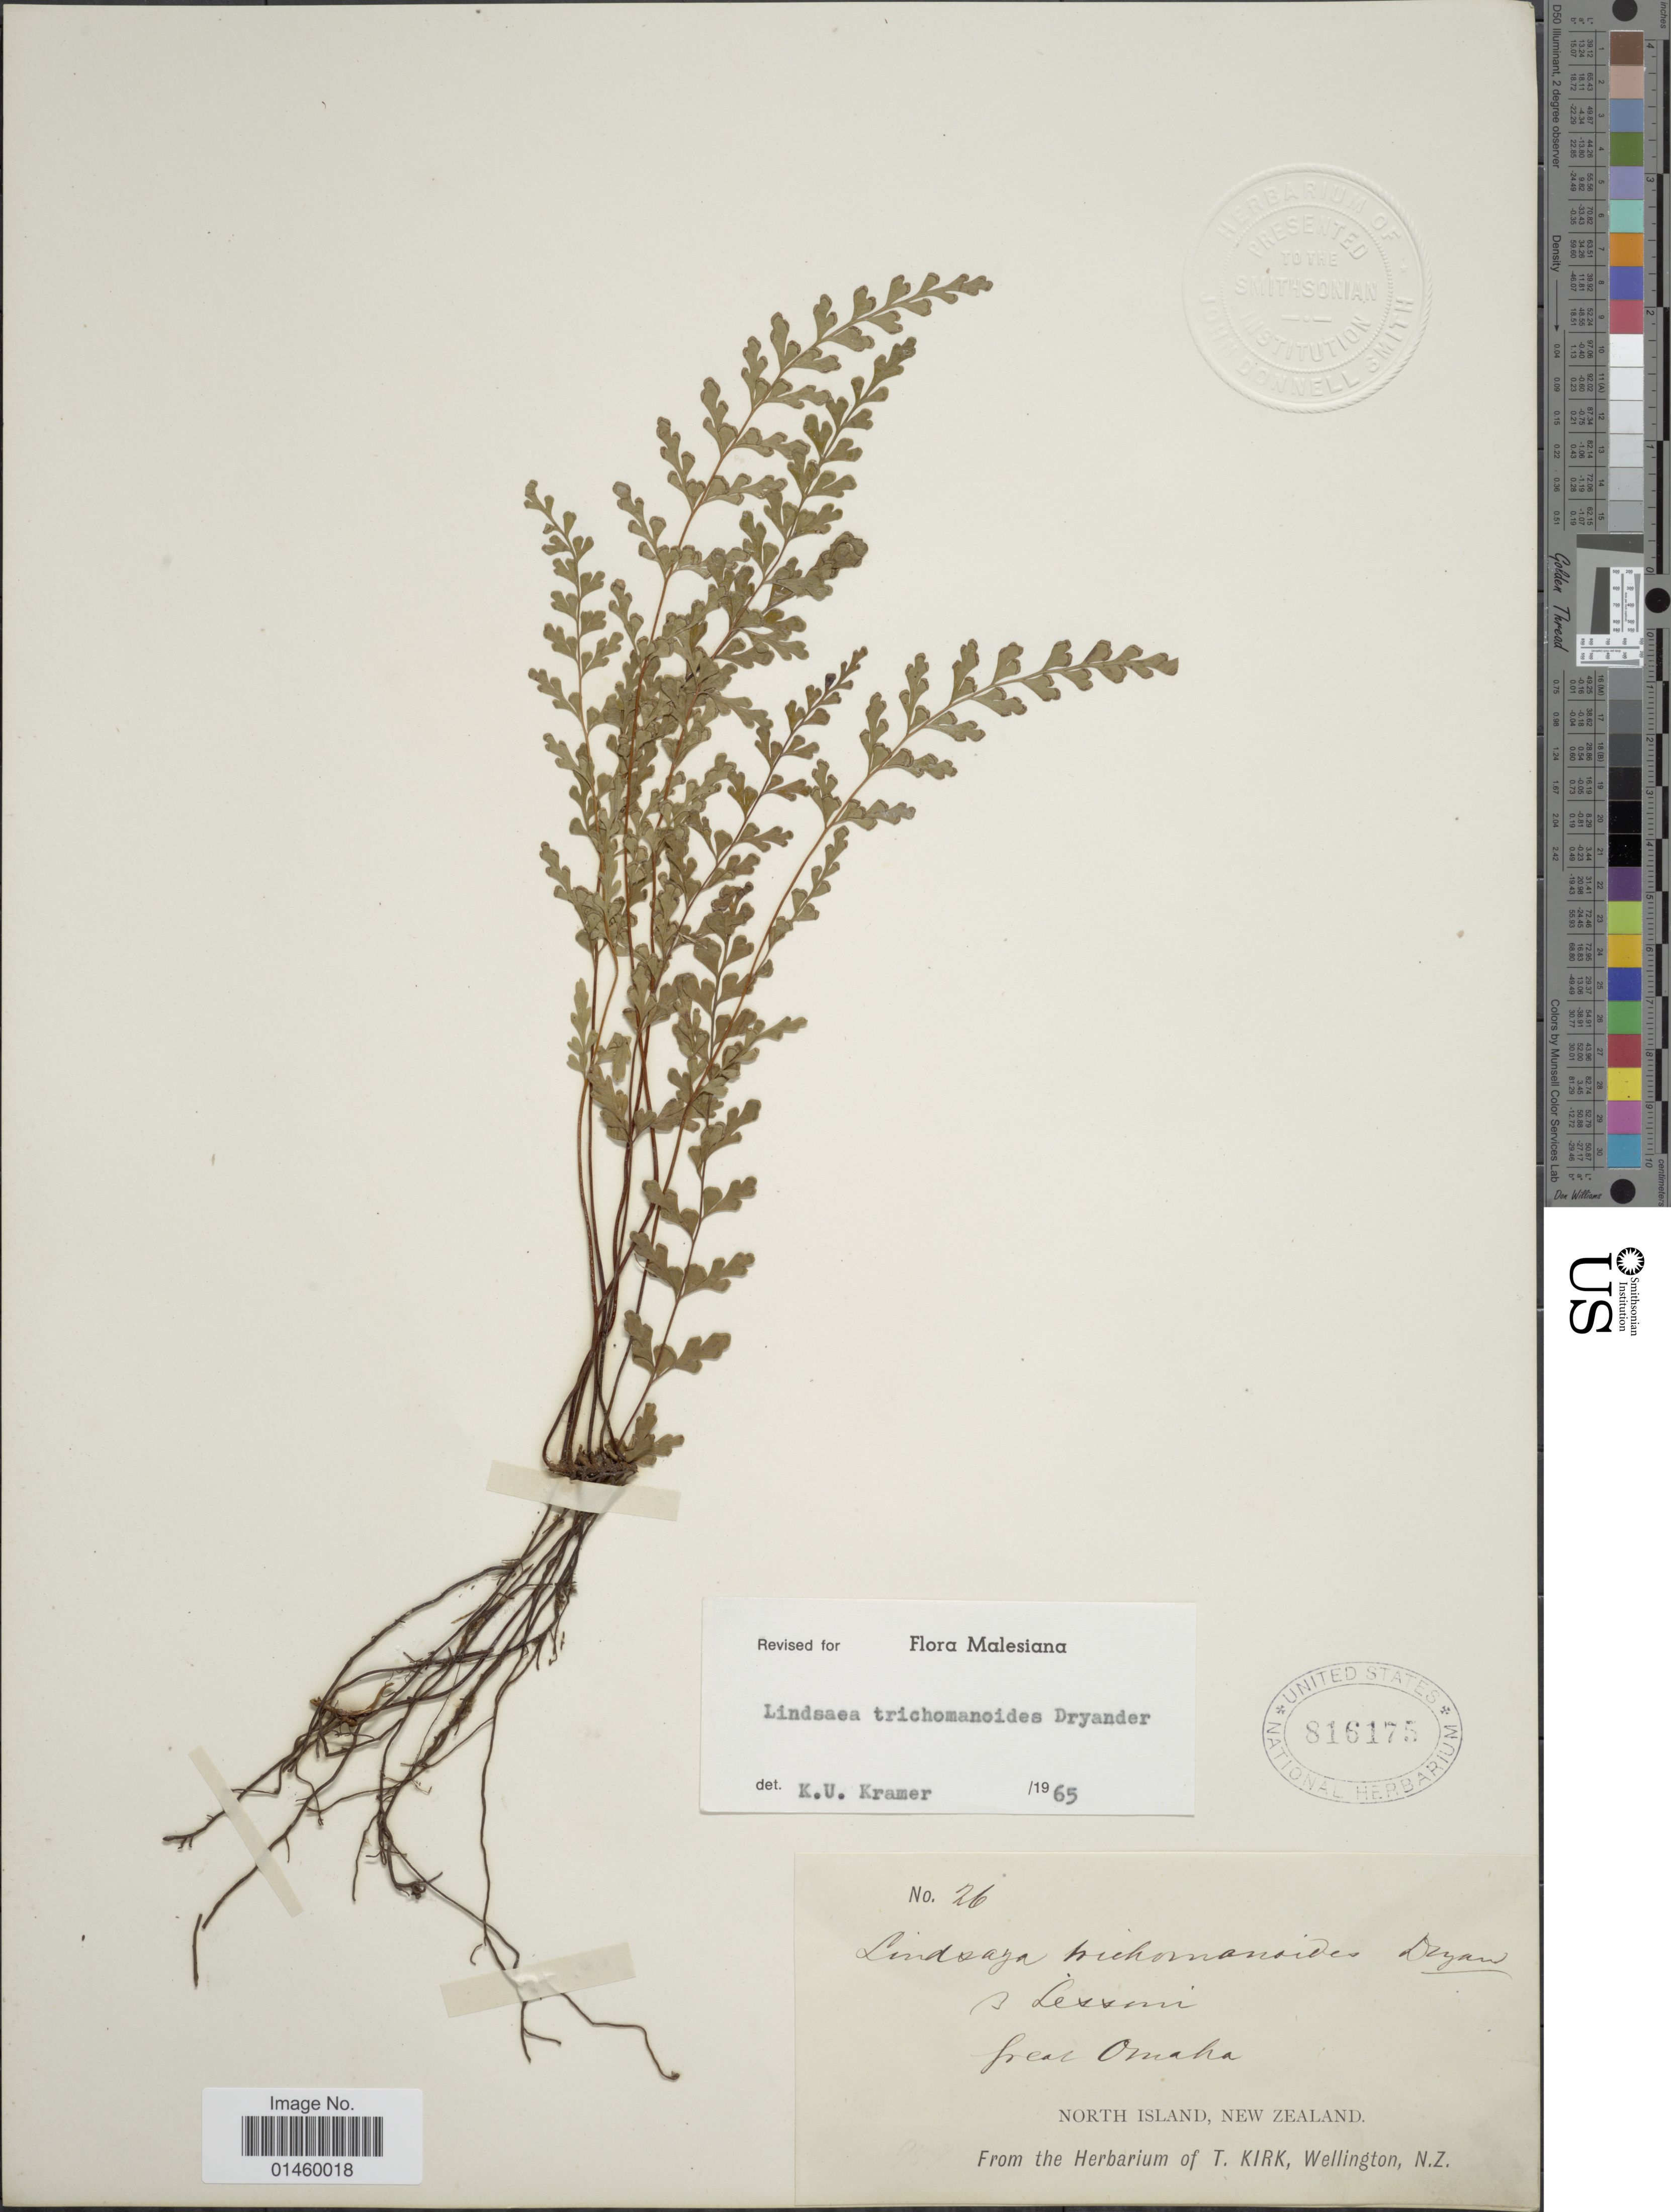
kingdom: Plantae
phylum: Tracheophyta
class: Polypodiopsida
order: Polypodiales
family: Lindsaeaceae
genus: Lindsaea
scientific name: Lindsaea trichomanoides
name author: Dryand.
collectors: ex herb. T. Kirk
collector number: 26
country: New Zealand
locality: Feat Omaha. North Island, New Zealand.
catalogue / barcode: US 816175